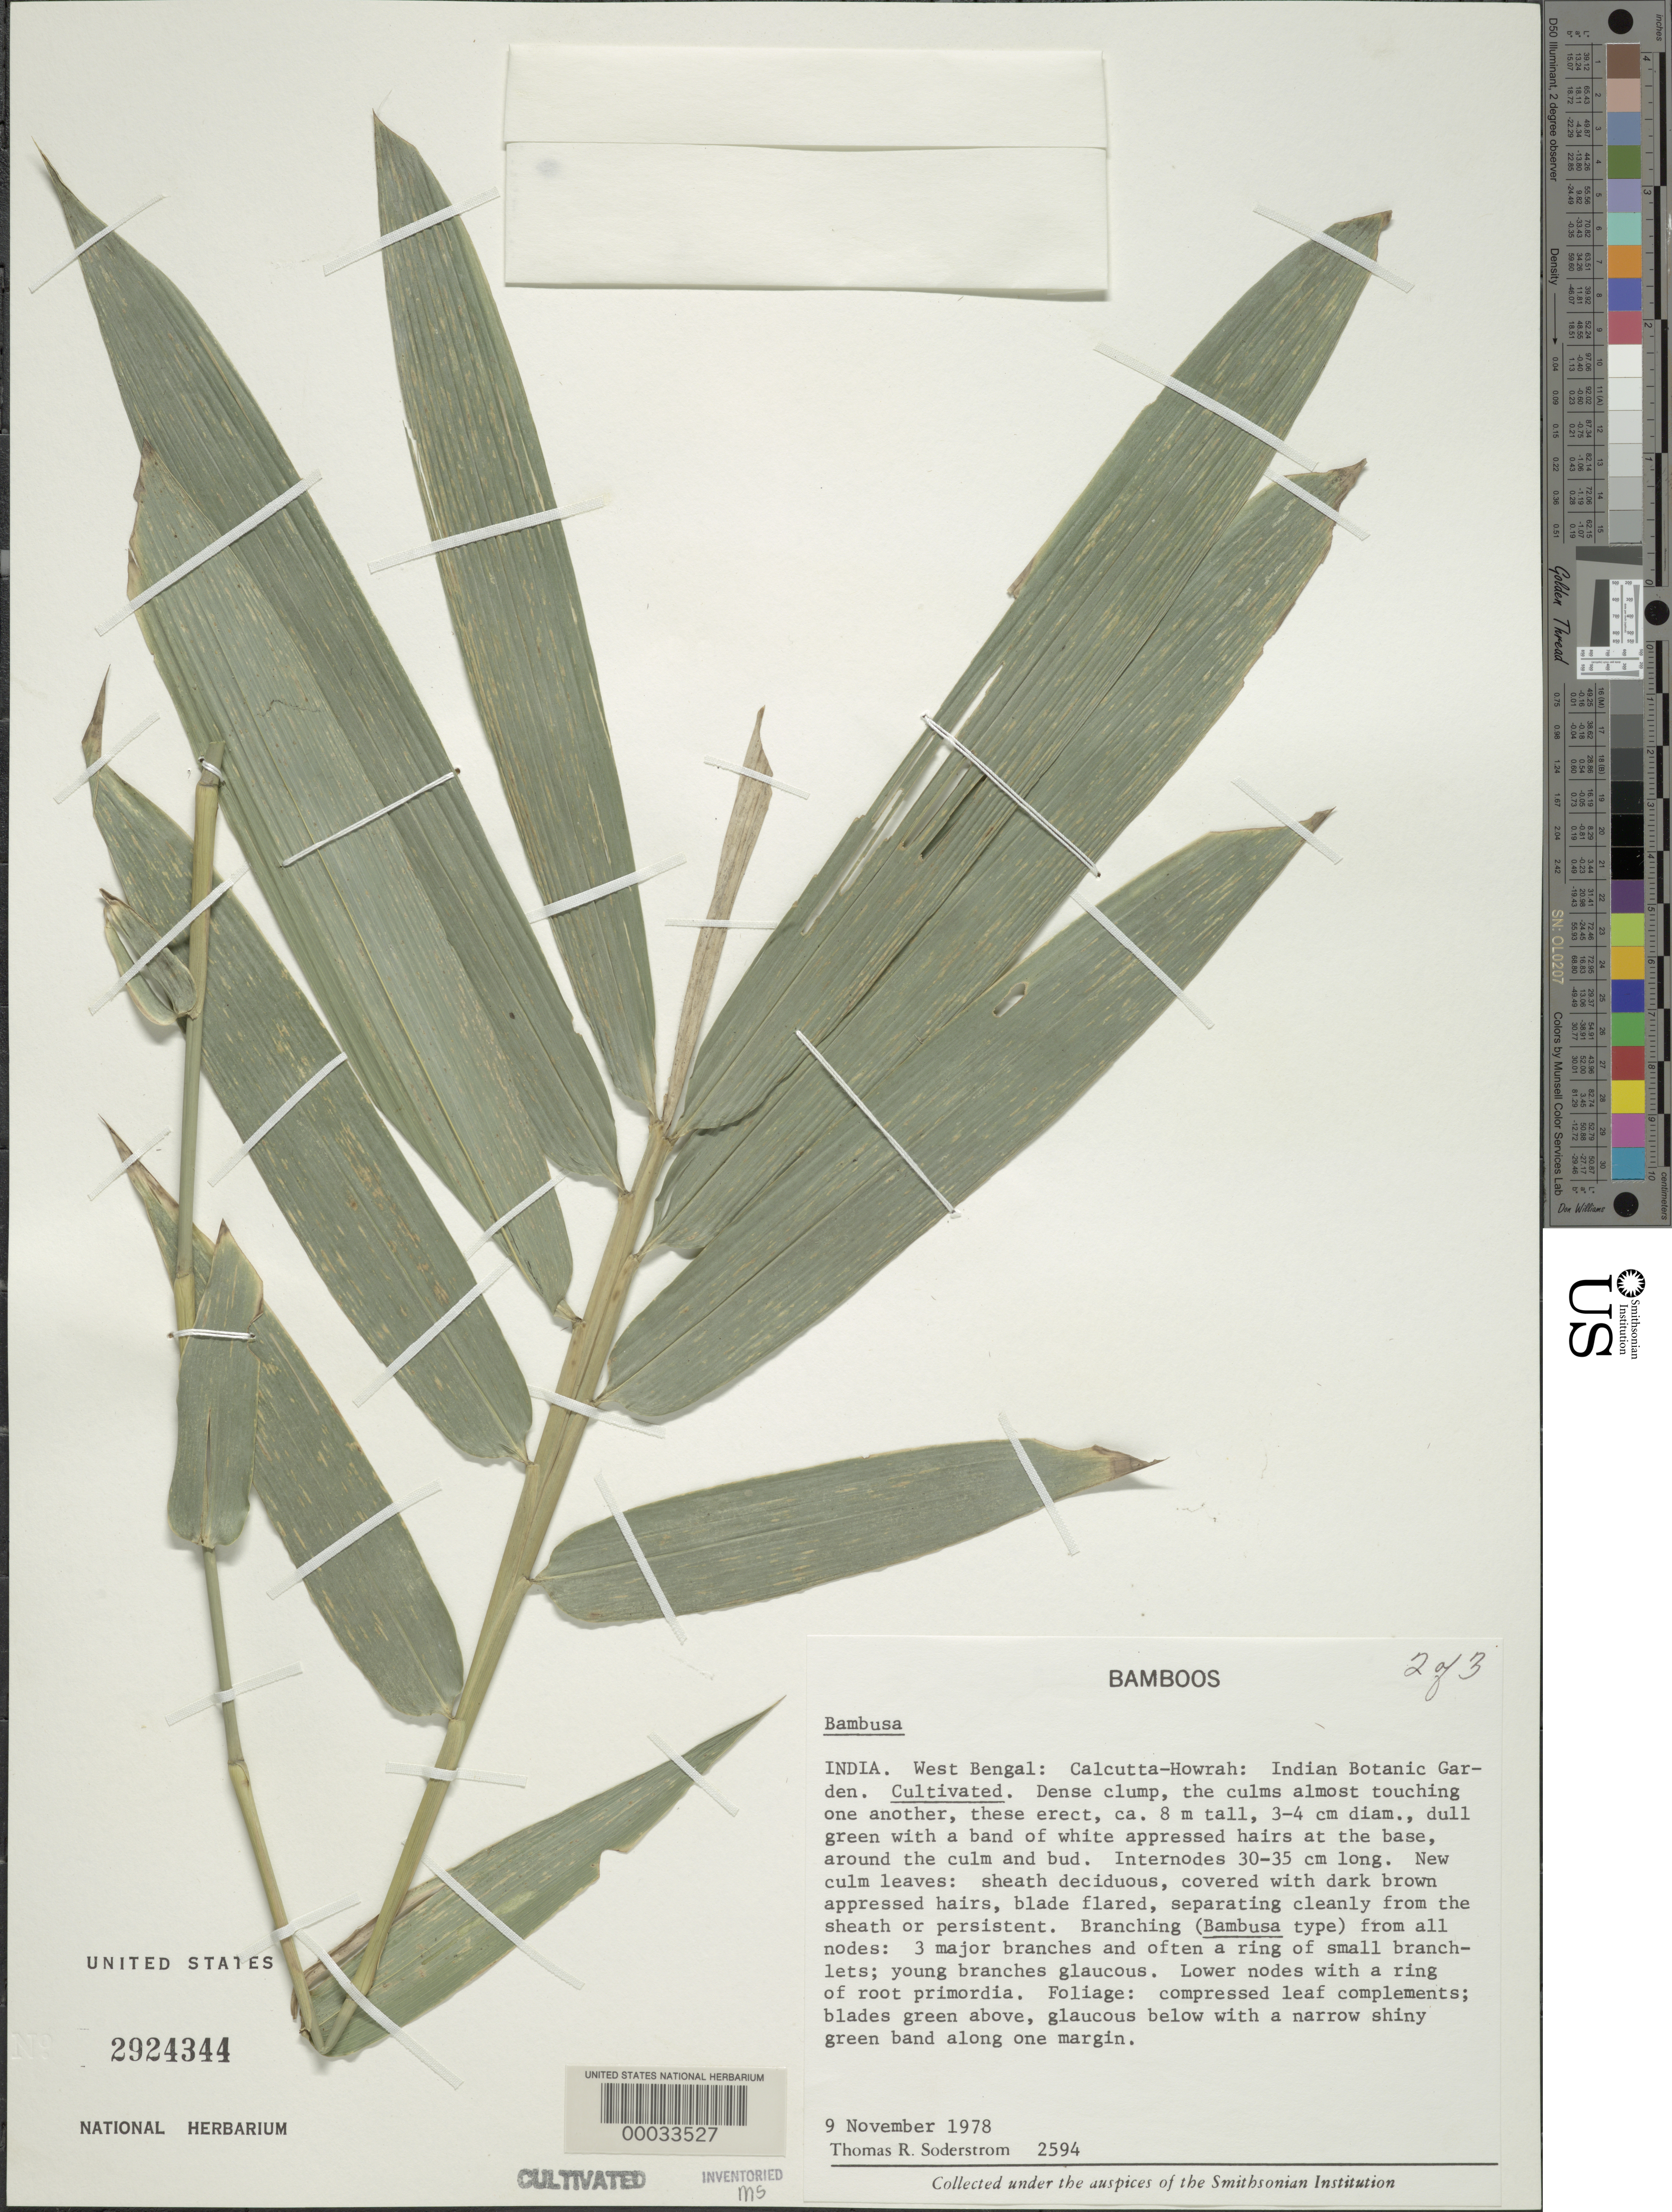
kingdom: Plantae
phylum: Tracheophyta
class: Liliopsida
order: Poales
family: Poaceae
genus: Bambusa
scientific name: Bambusa sp.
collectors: T. R. Soderstrom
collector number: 2594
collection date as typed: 09 Nov 1978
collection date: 1978-11-09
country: India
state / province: West Bengal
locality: Indian botanic garden-calcutta, howrah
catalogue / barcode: US 2924344